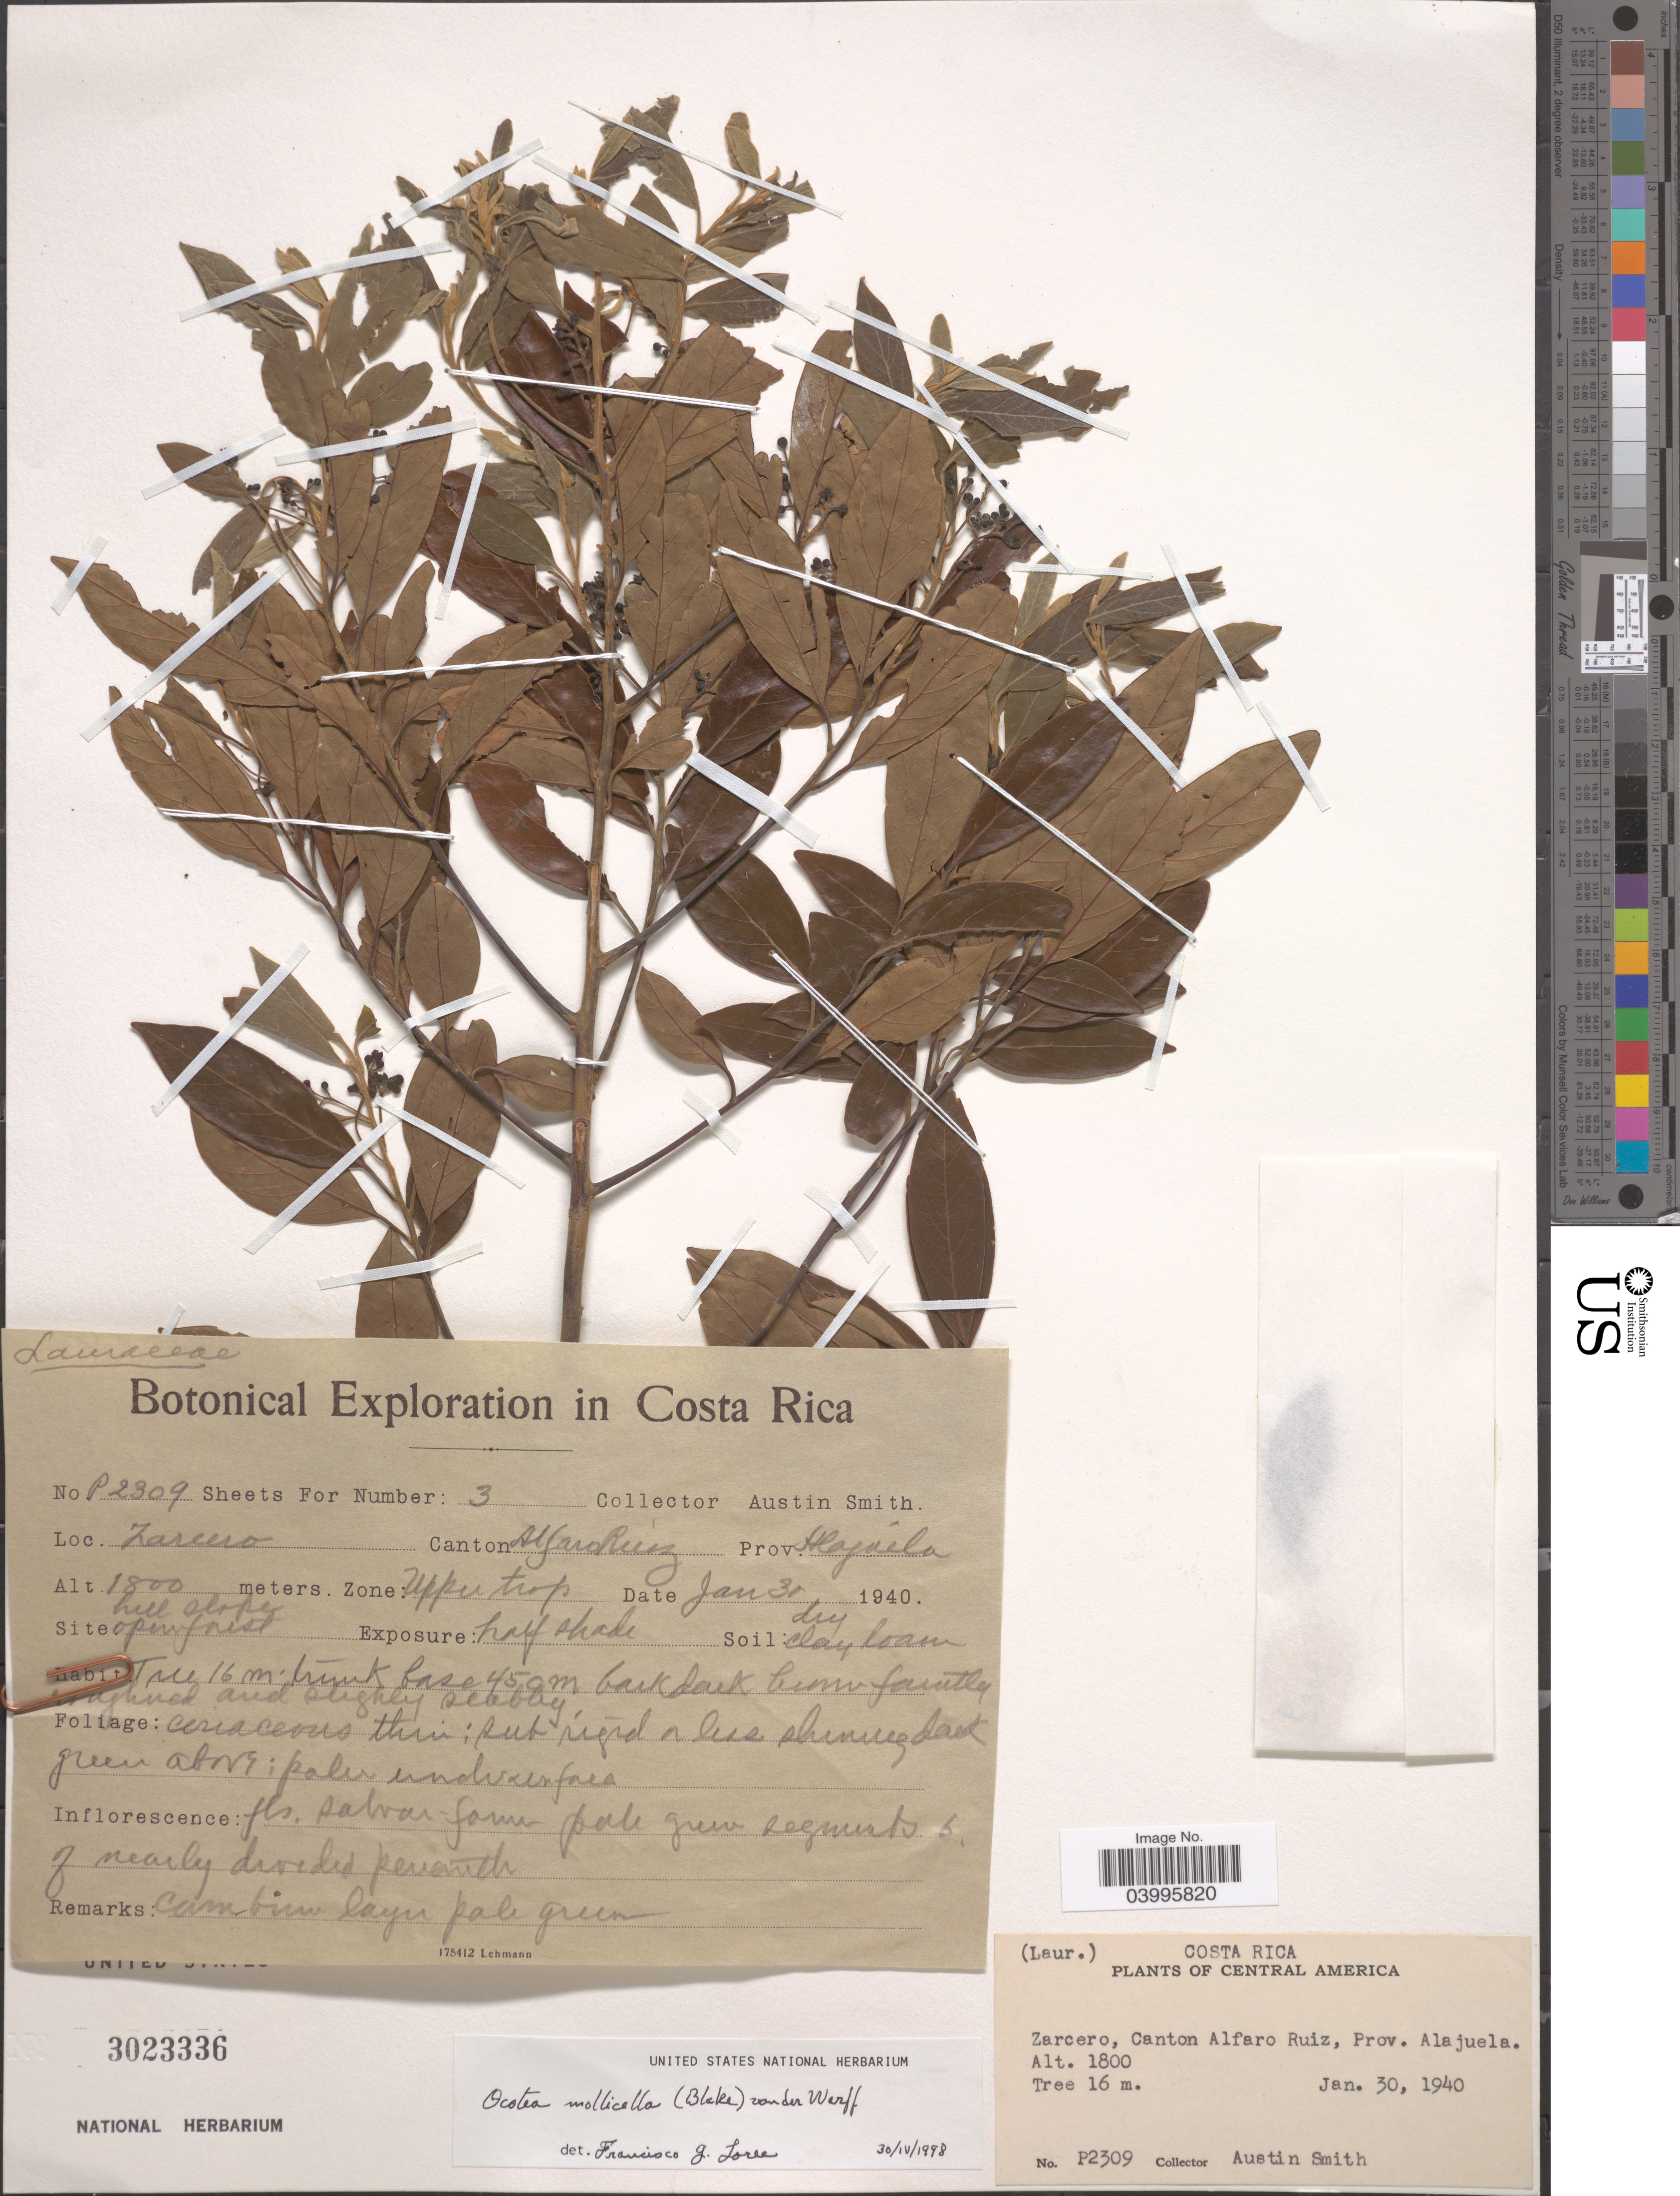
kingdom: Plantae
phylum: Tracheophyta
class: Magnoliopsida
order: Laurales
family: Lauraceae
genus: Ocotea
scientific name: Ocotea mollicella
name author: (S.F. Blake) van der Werff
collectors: Aust P. Smith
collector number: P2309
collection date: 1940-01-31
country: Costa Rica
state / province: Alajuela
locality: Zarcero Canton Alfaro Ruiz. Zone: Upper trop.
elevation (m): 1800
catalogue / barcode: US 3023336